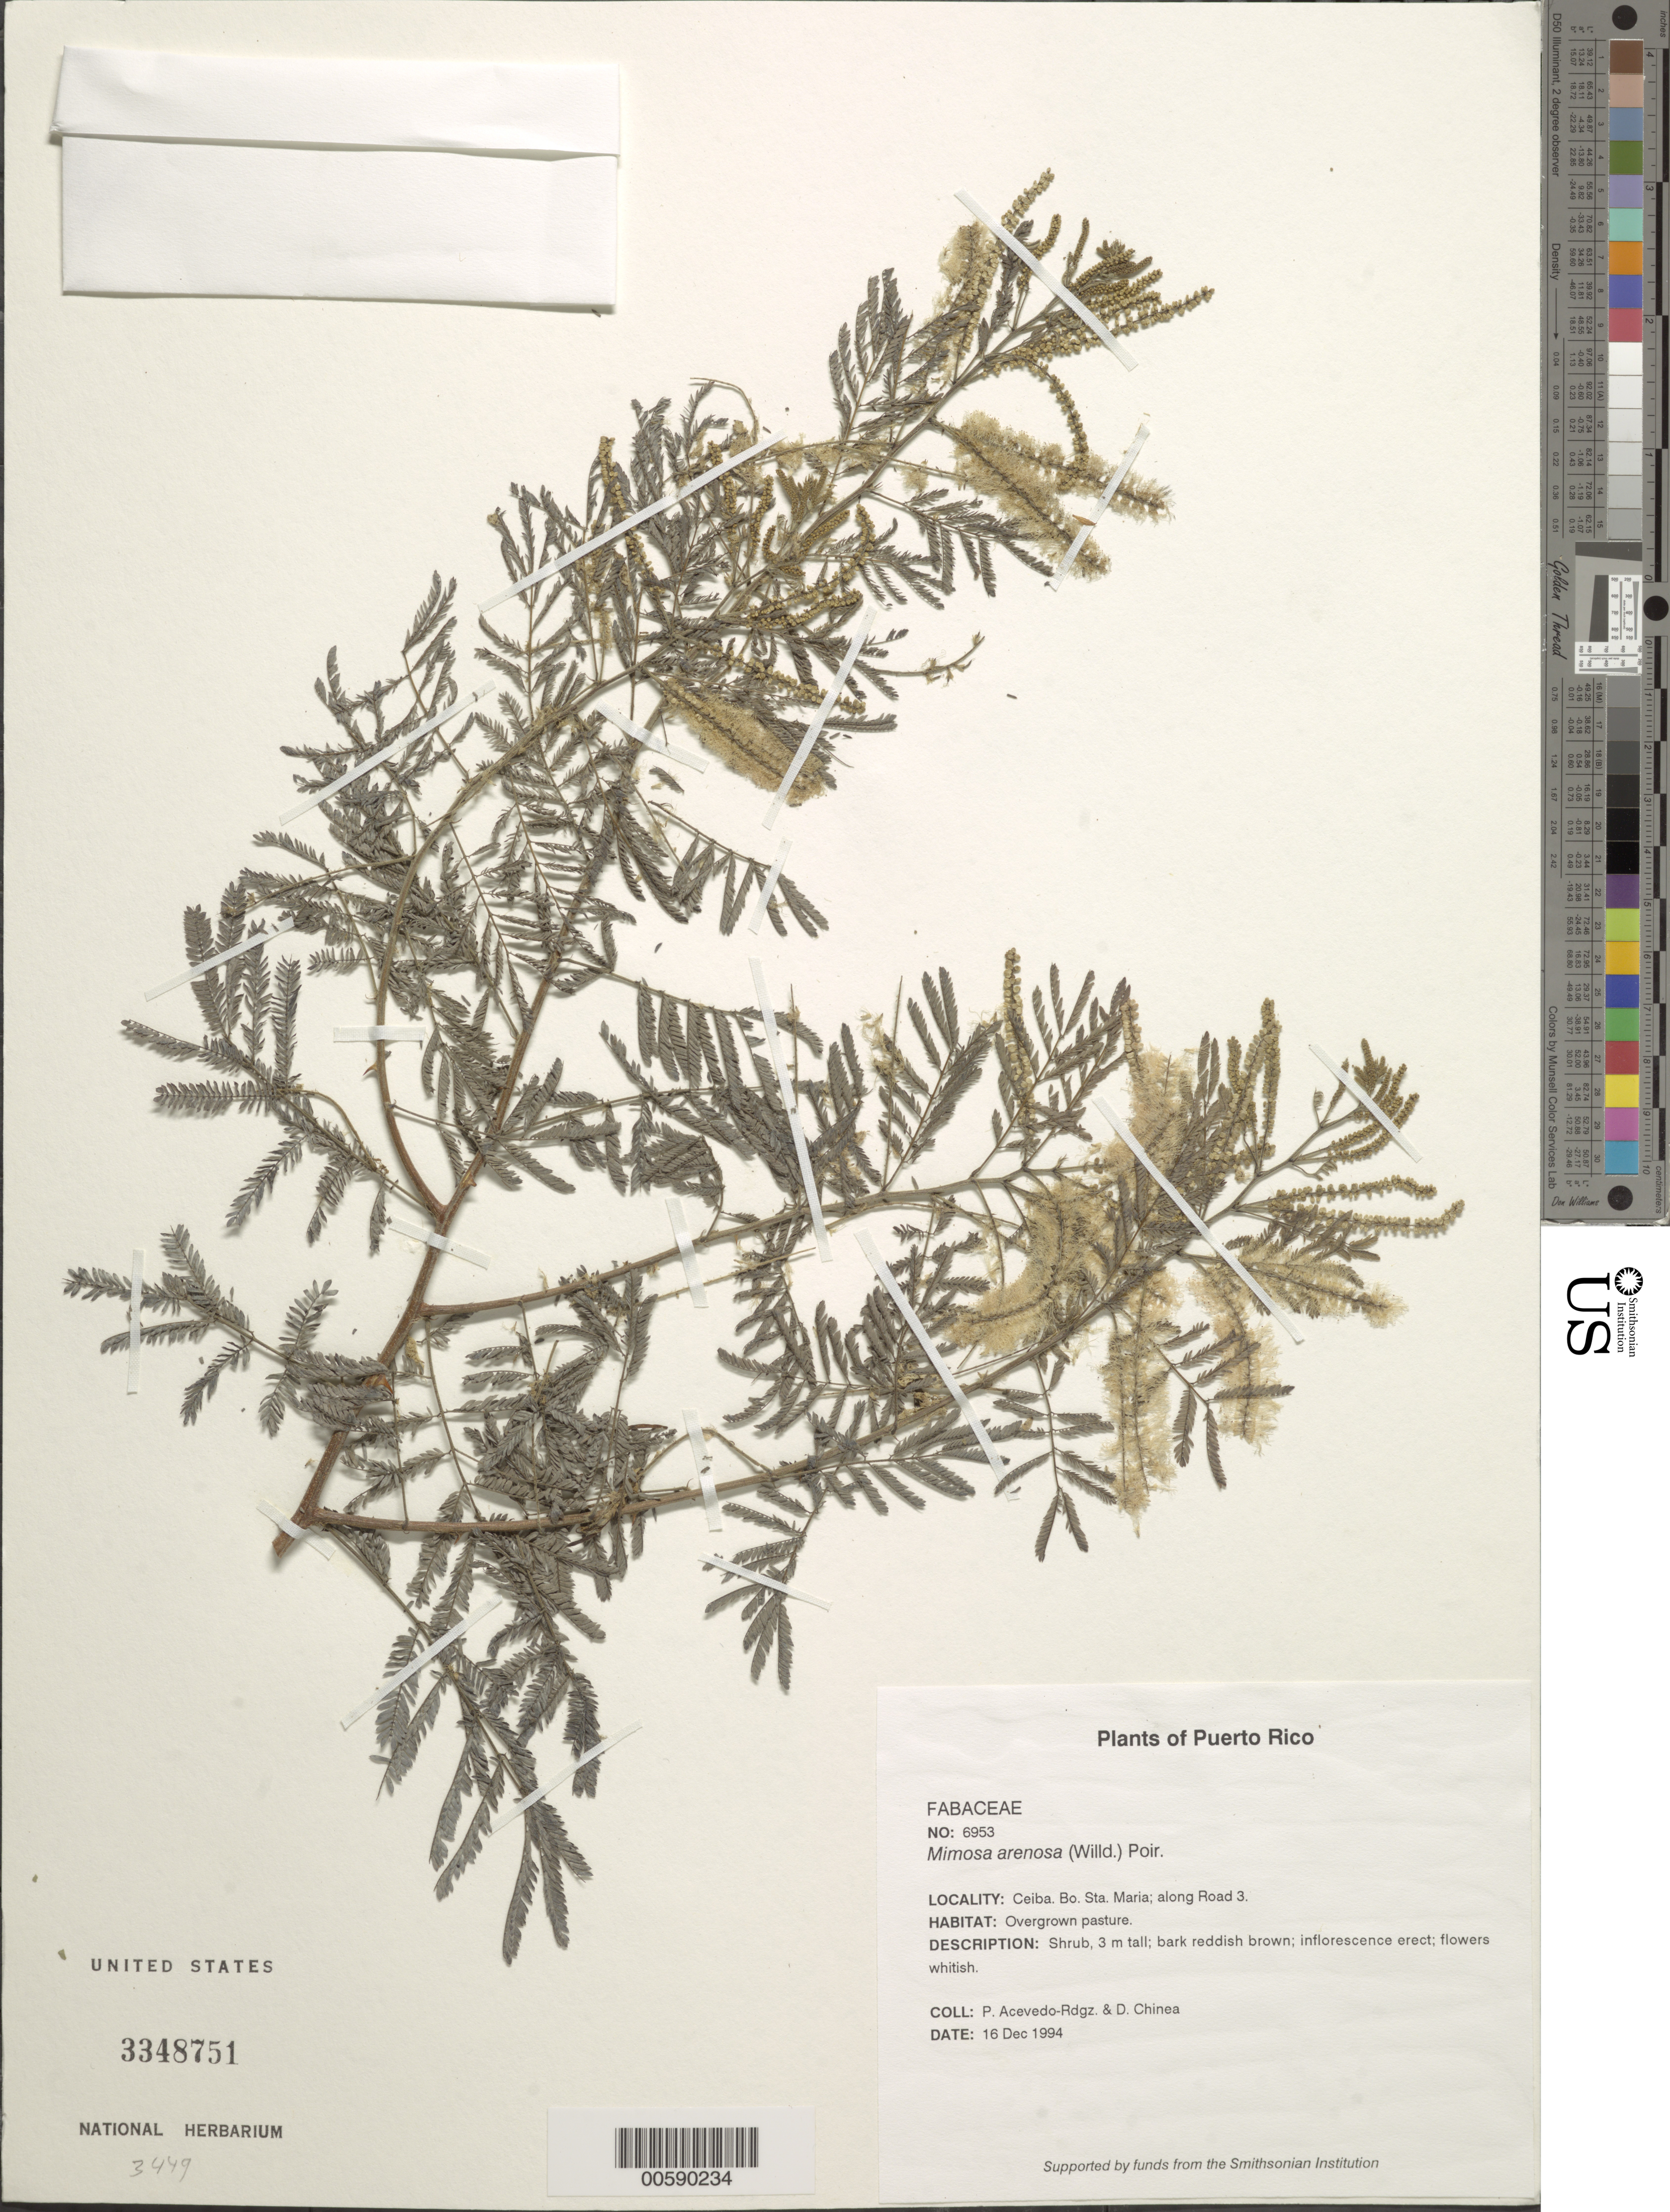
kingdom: Plantae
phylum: Tracheophyta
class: Magnoliopsida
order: Fabales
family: Fabaceae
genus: Mimosa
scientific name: Mimosa arenosa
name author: (Willd.) Poir.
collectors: P. Acevedo-Rodr. & D. Chinea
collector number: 6953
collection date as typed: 16 Dec 1994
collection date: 1994-12-16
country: Puerto Rico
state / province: Ceiba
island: Puerto Rico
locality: Ceiba; Bo. Sta. Maria; along Road 3.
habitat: Overgrown pasture.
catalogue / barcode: US 3348751